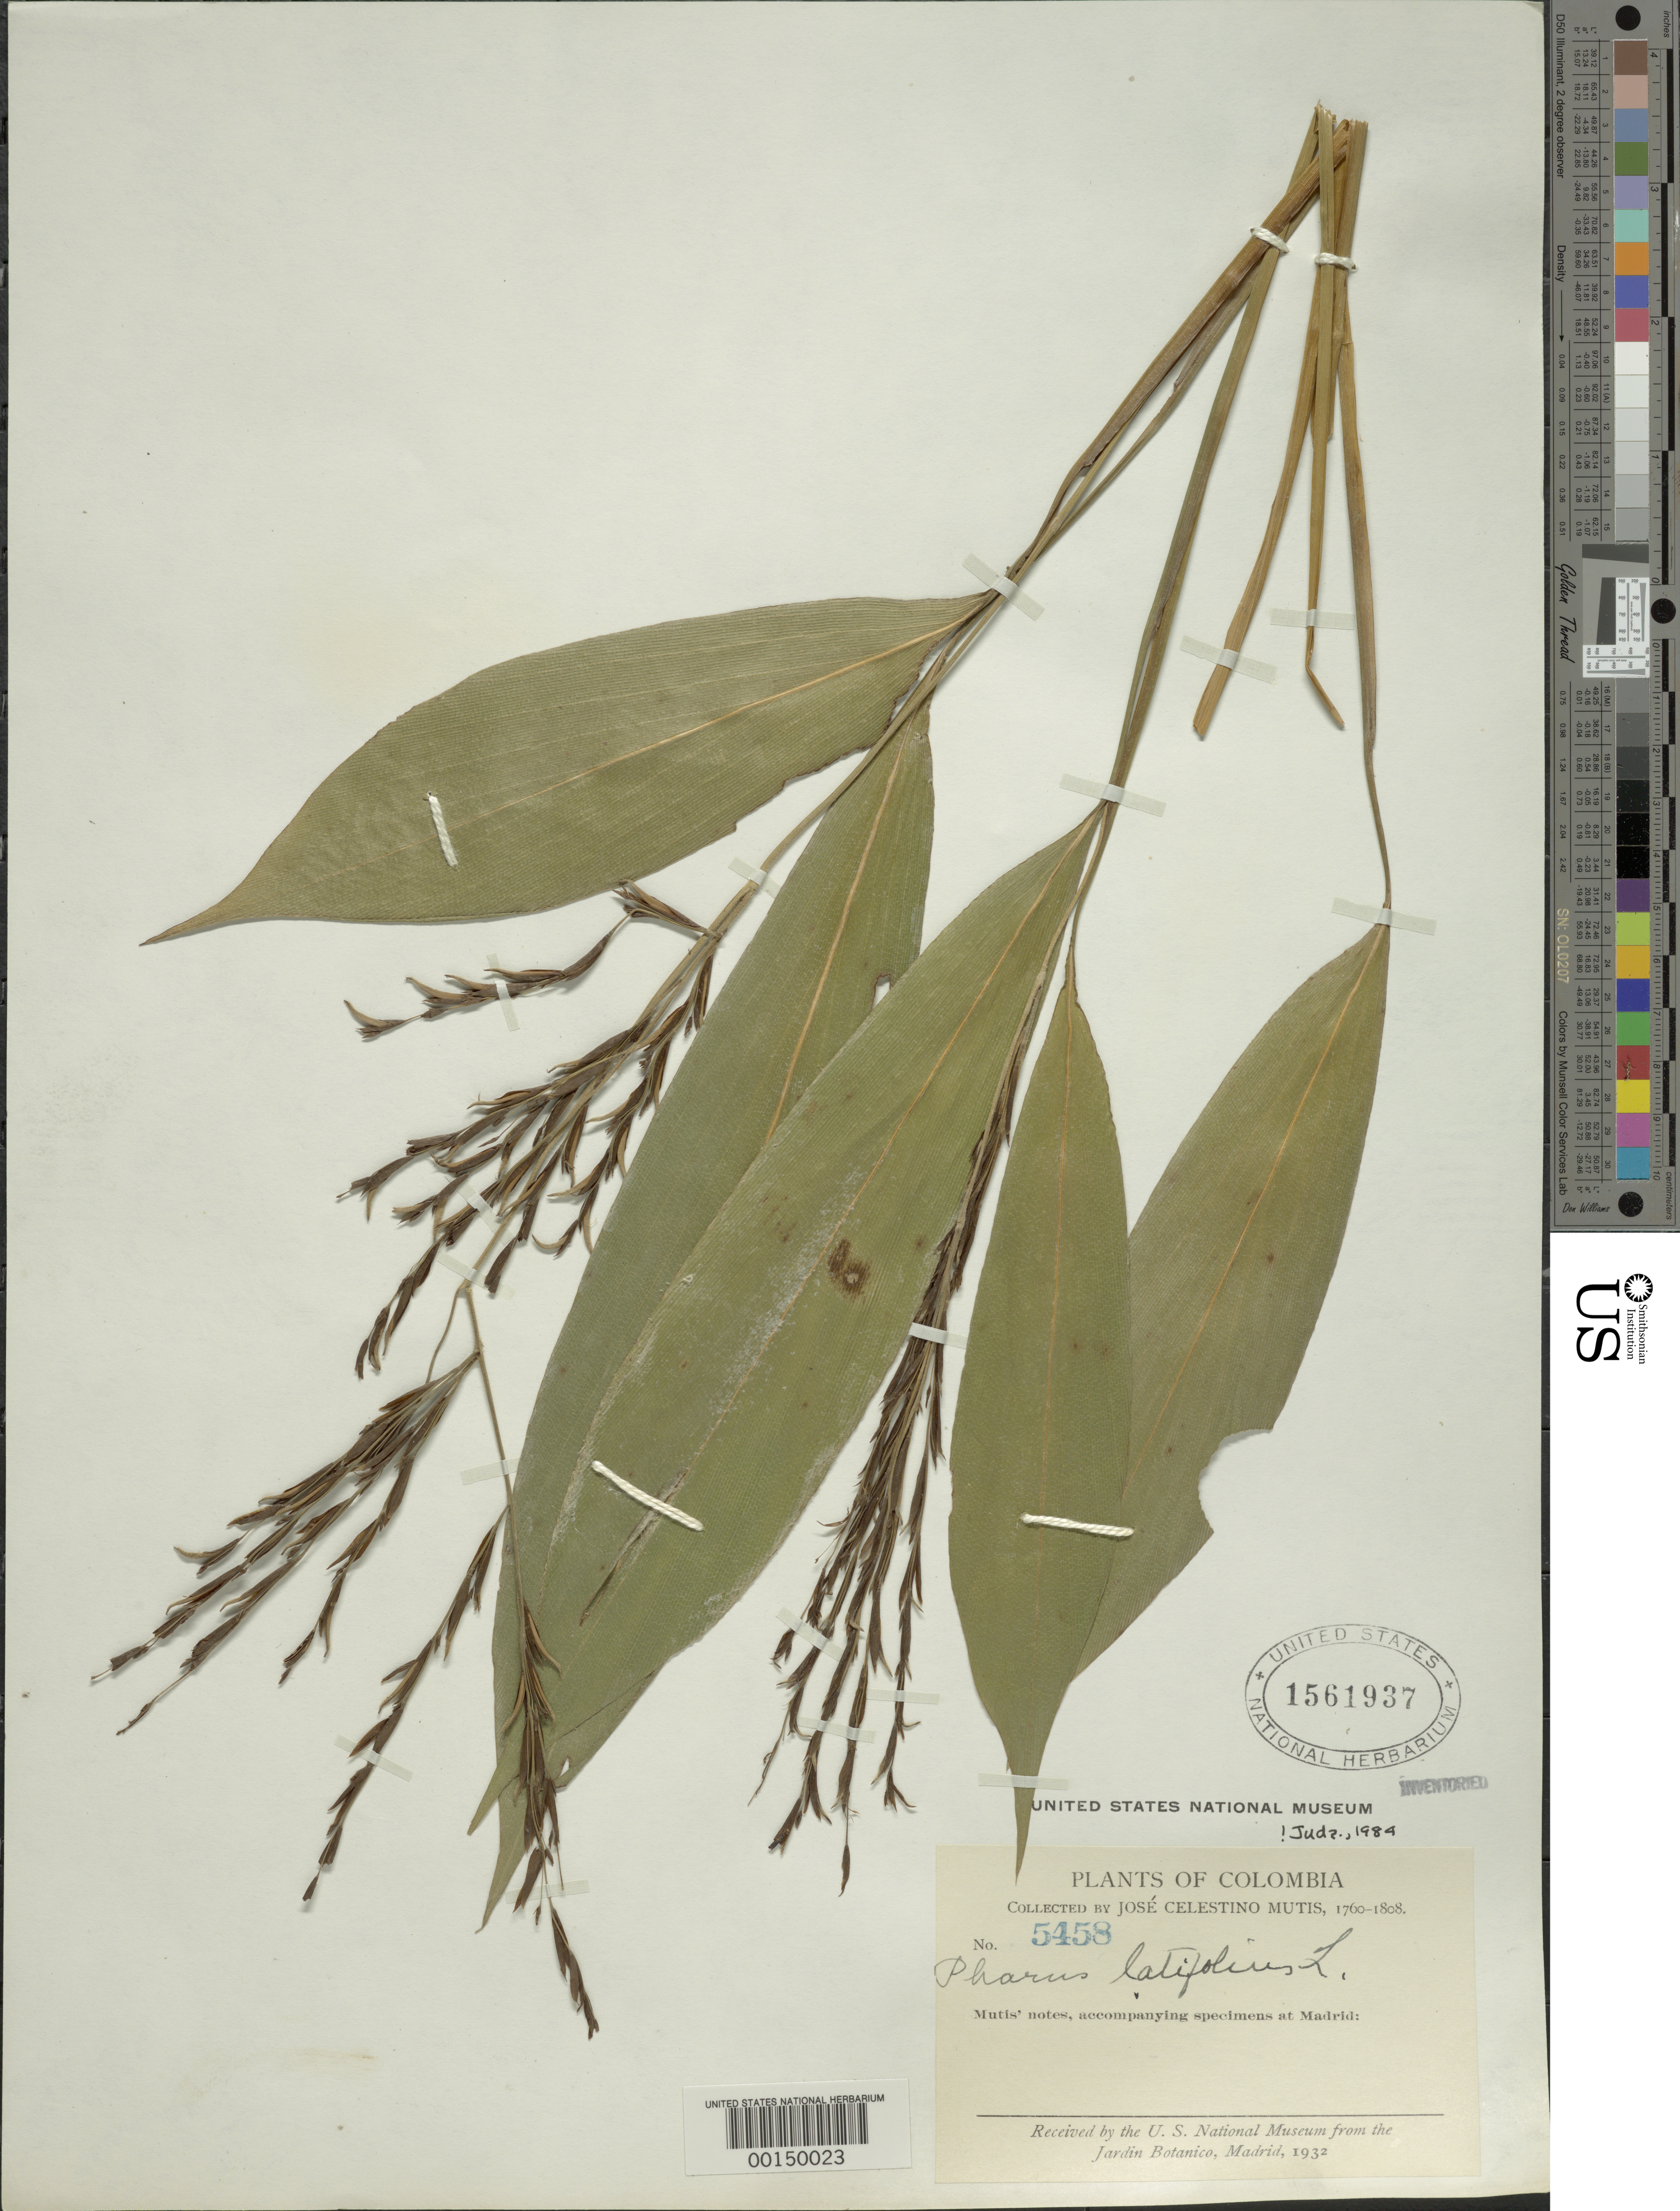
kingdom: Plantae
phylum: Tracheophyta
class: Liliopsida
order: Poales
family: Poaceae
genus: Pharus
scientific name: Pharus latifolius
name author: L.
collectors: J. C. B. Mutis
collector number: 5458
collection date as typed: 1760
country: Colombia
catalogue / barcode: US 1561937